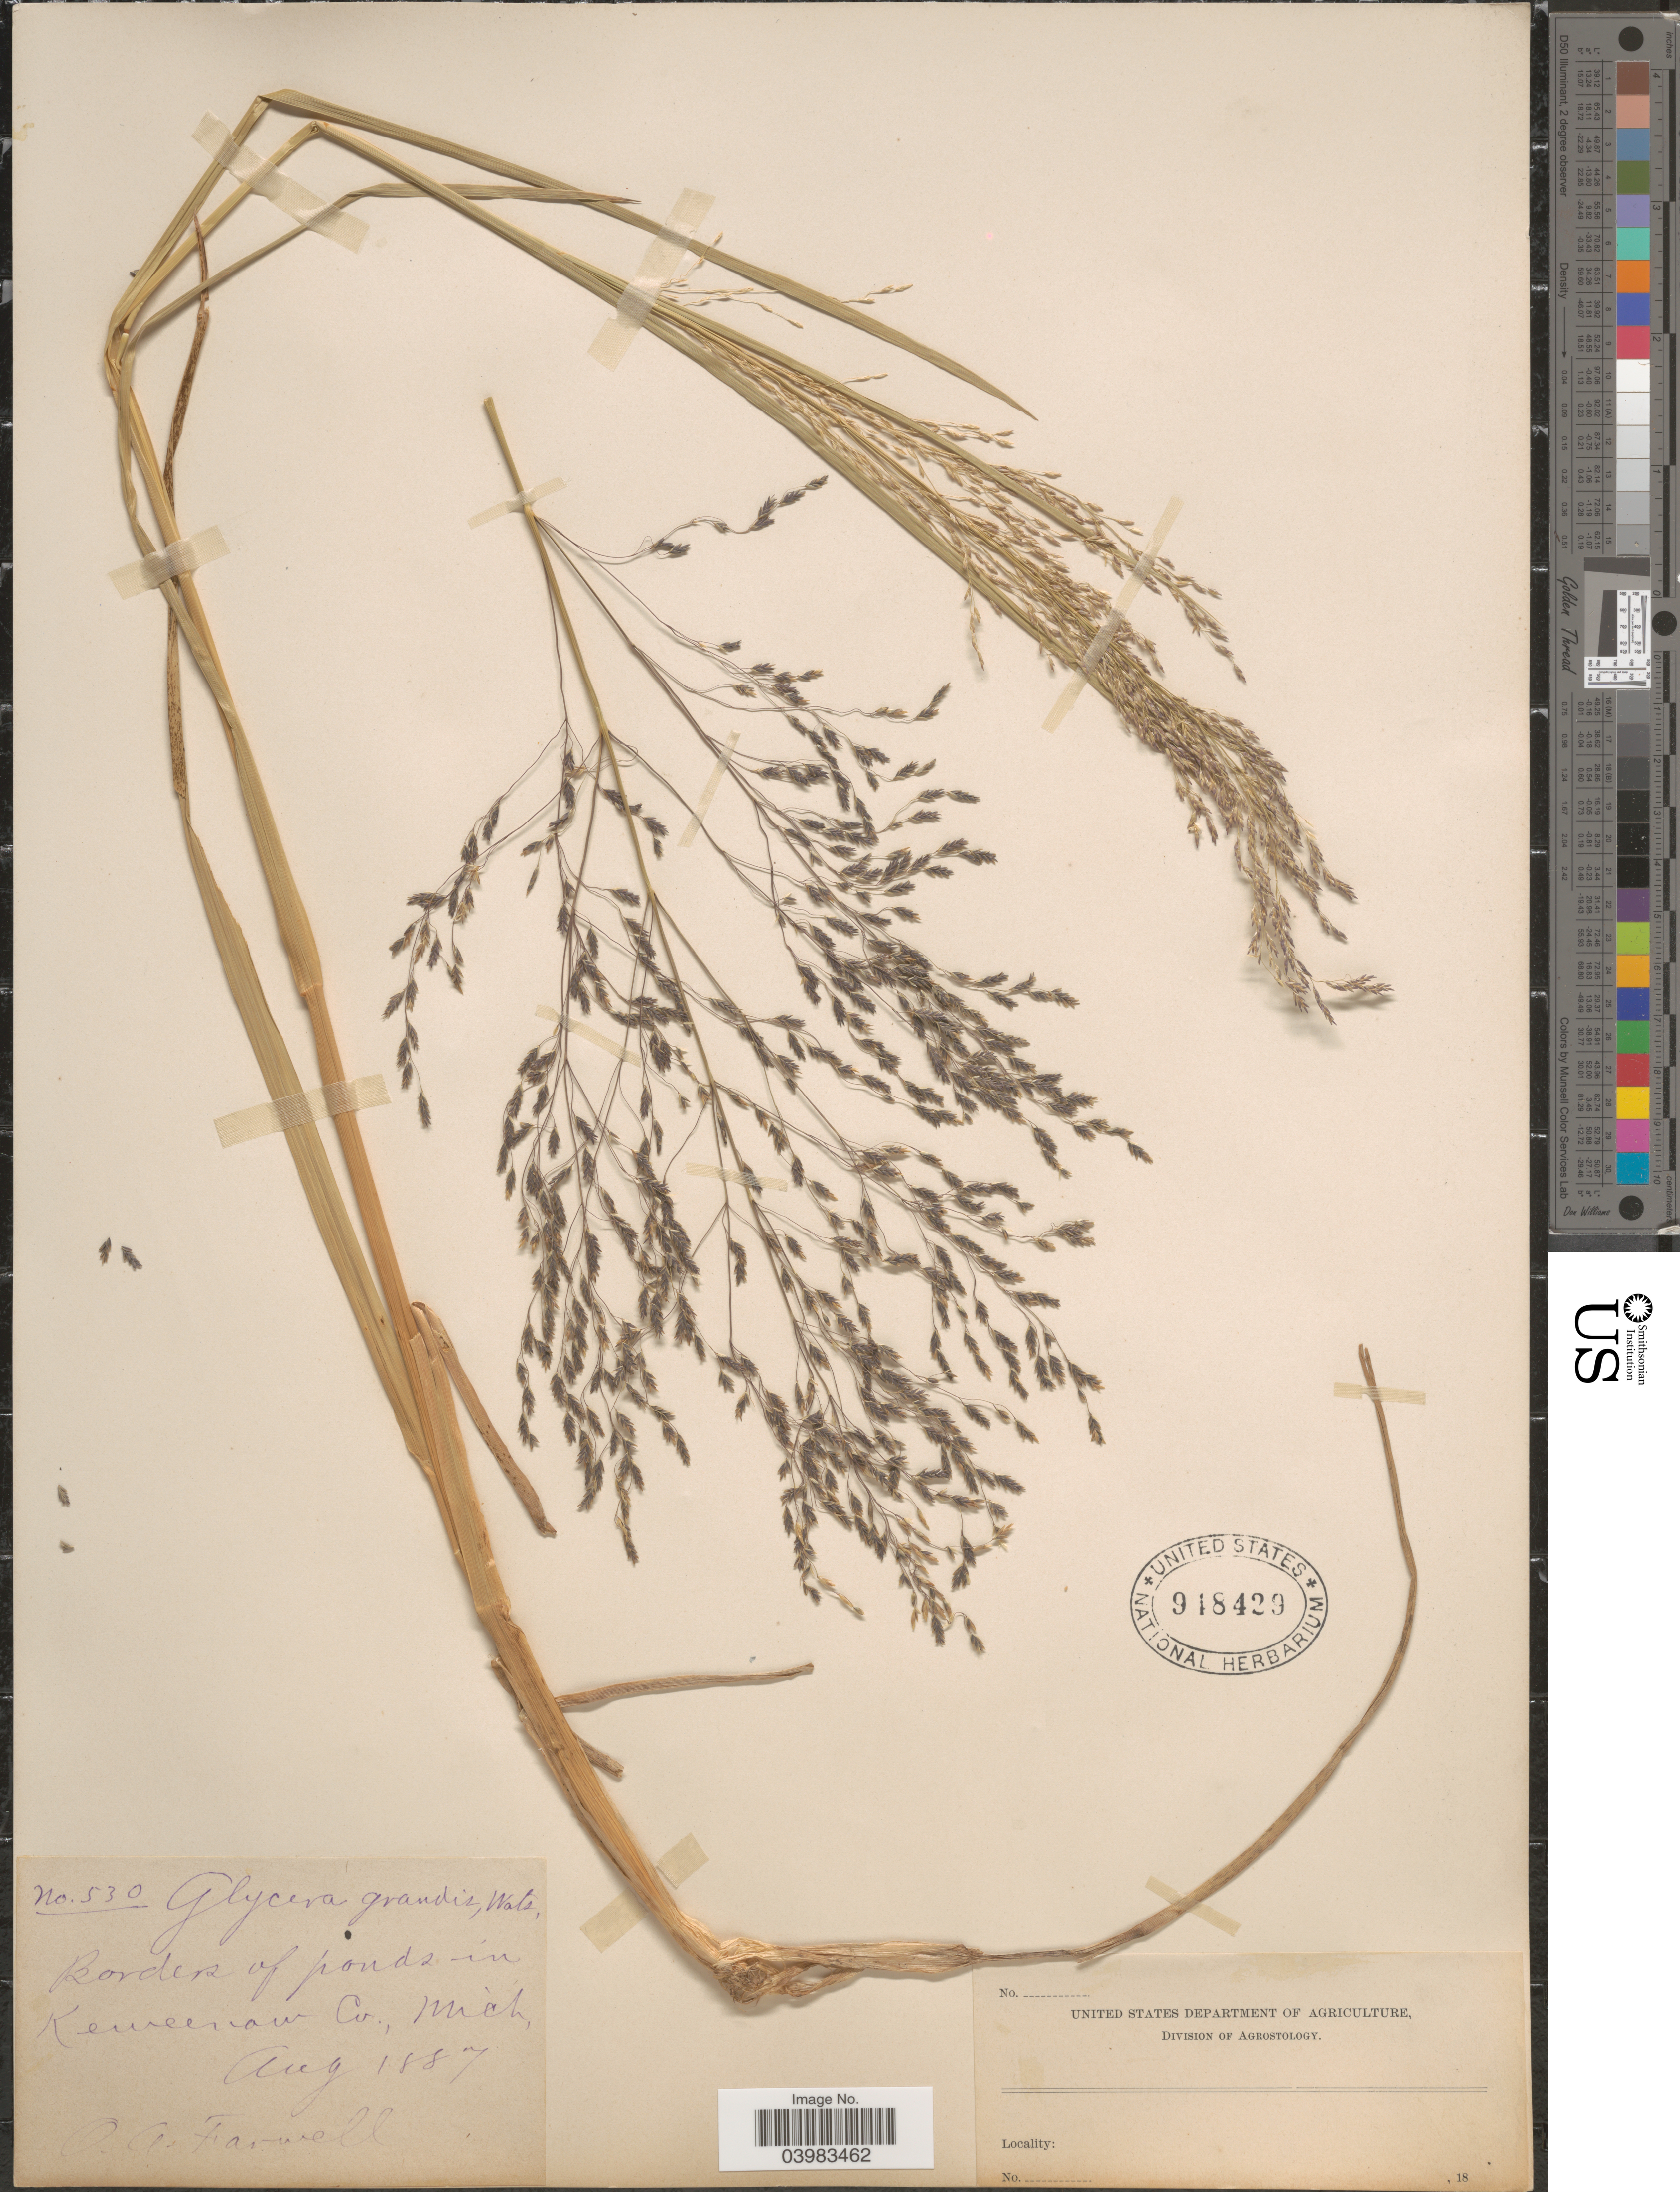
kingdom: Plantae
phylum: Tracheophyta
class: Liliopsida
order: Poales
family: Poaceae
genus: Glyceria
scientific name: Glyceria grandis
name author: S. Watson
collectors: O. Farwell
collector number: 530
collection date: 1887-08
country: United States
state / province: Michigan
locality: In Keweenaw Co.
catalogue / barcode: US 948429